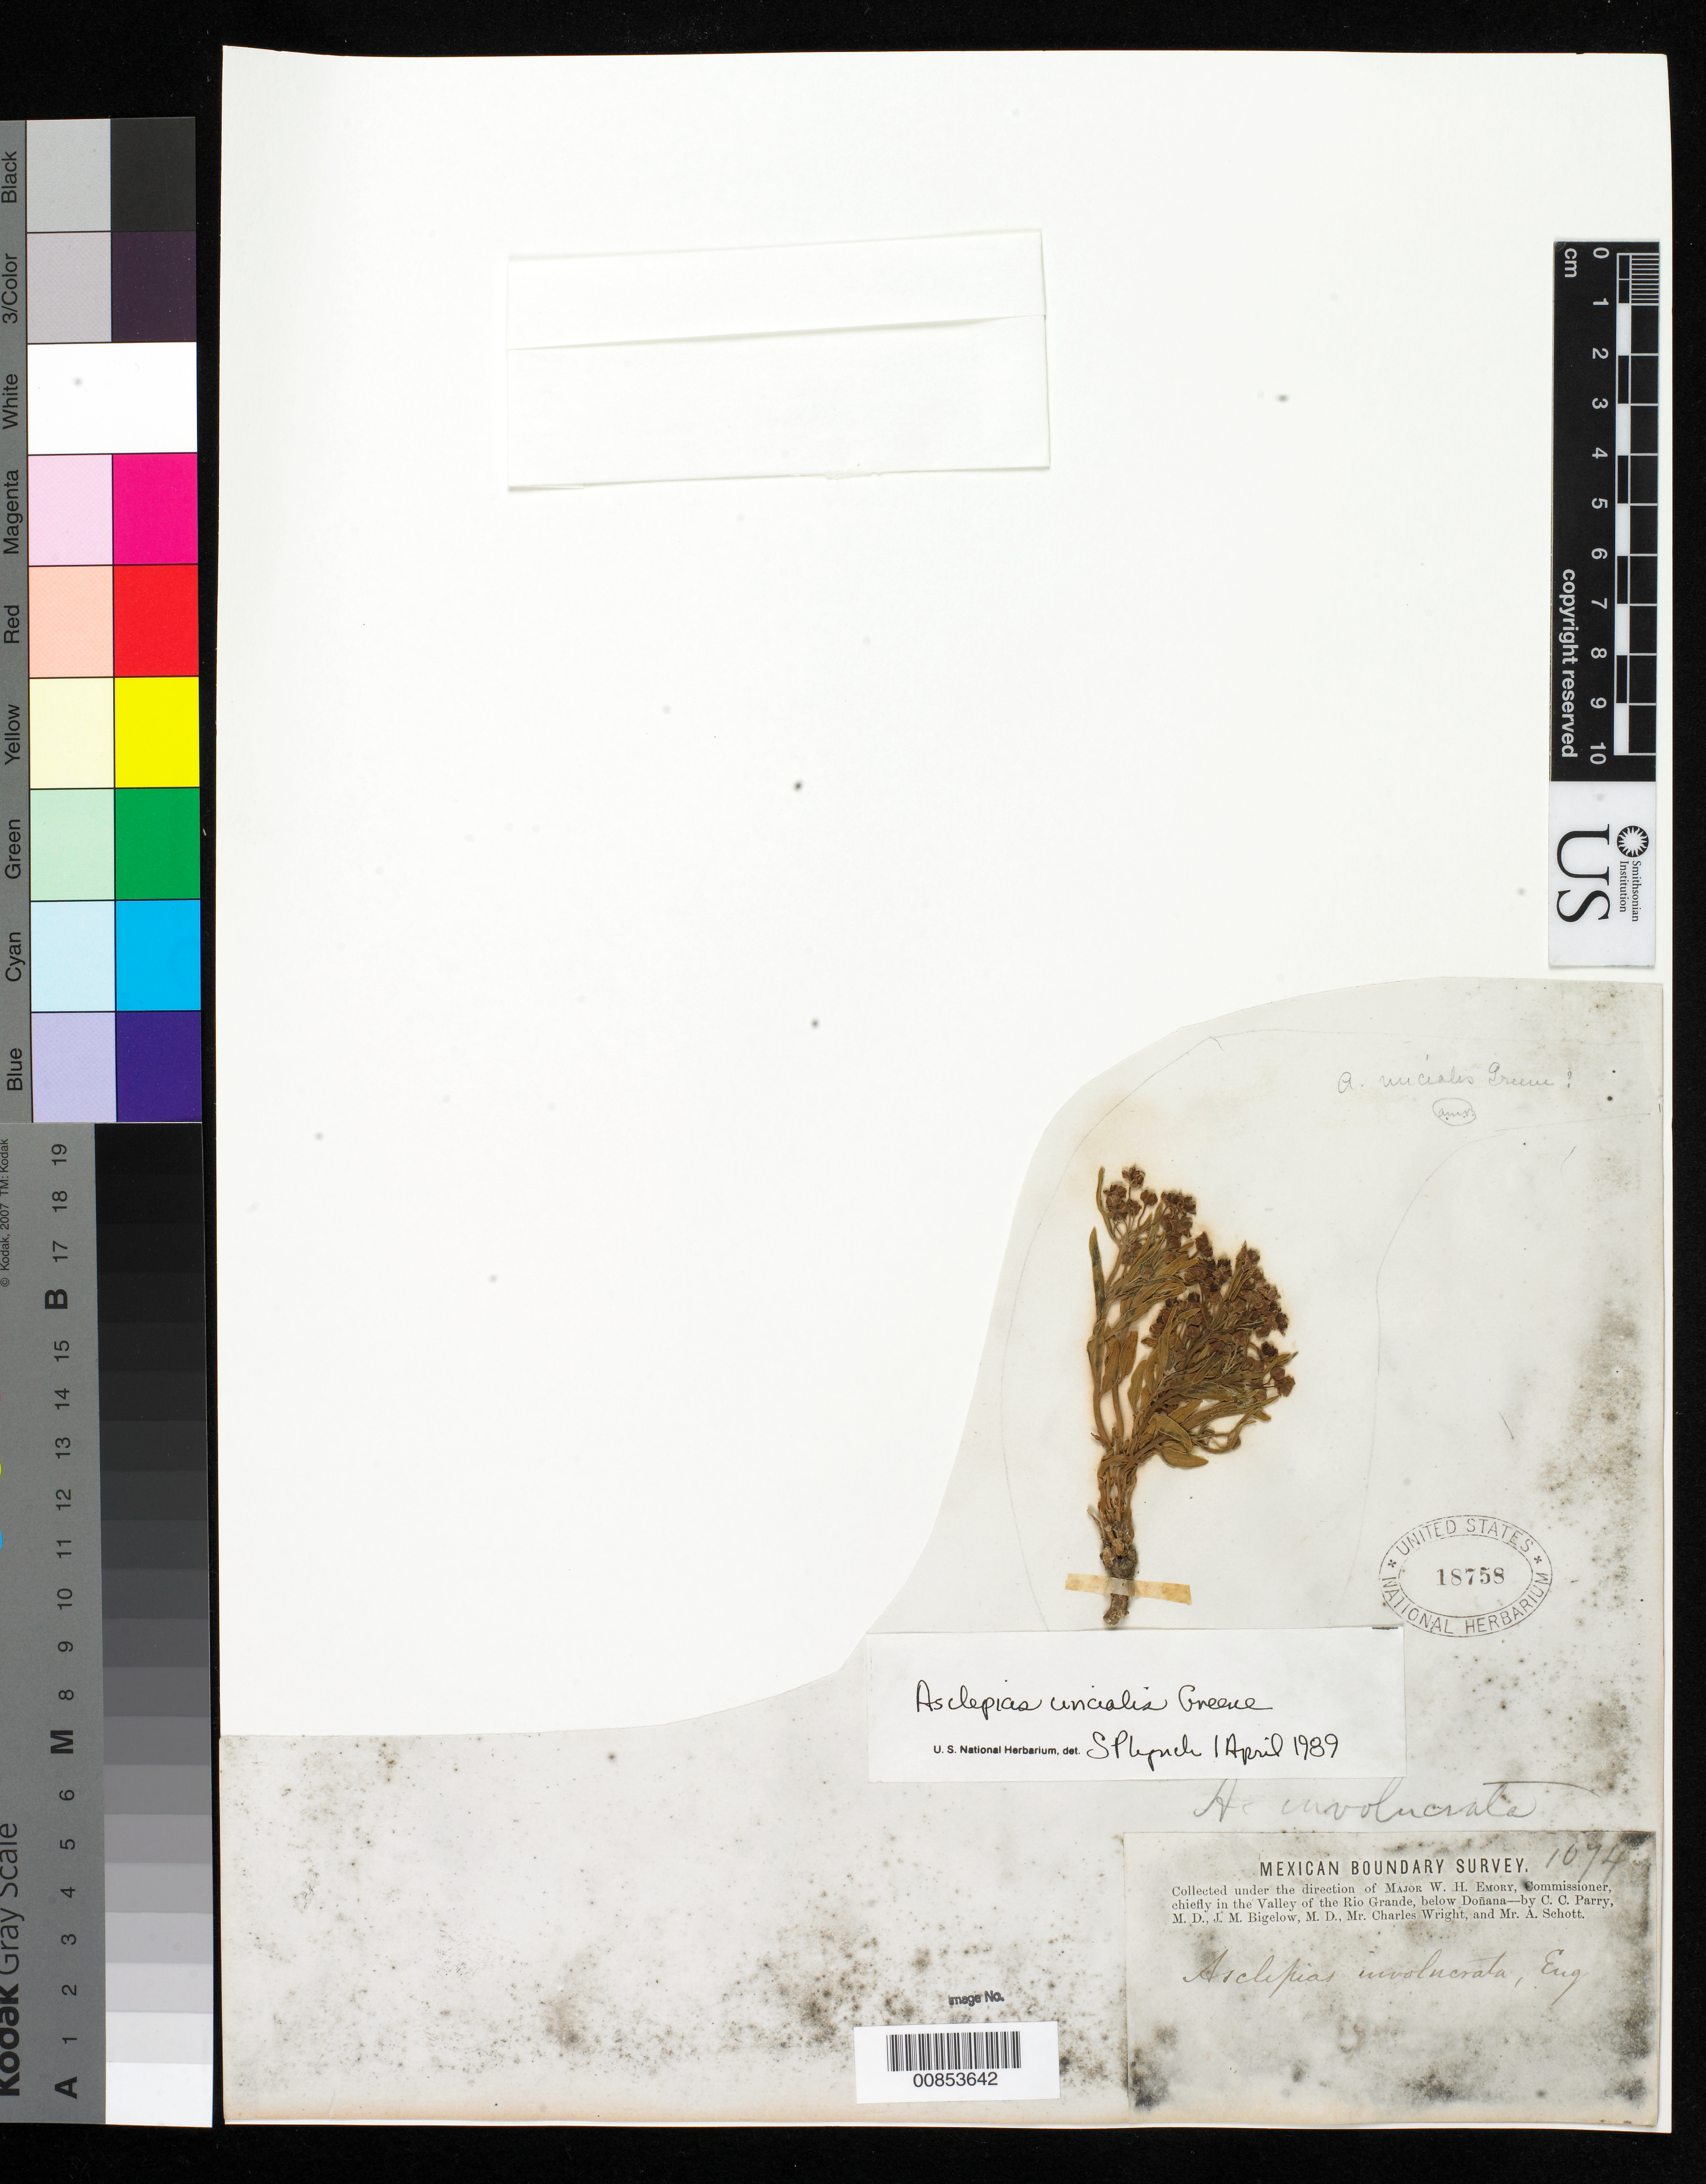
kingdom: Plantae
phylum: Tracheophyta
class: Magnoliopsida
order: Gentianales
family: Apocynaceae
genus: Asclepias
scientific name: Asclepias uncialis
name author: Greene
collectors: C. C. Parry, J. M. Bigelow, C. Wright & A. C. V. Schott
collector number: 1074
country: United States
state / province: New Mexico / Texas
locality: Valley of the Rio Grande, below Doñana.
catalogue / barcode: US 18758